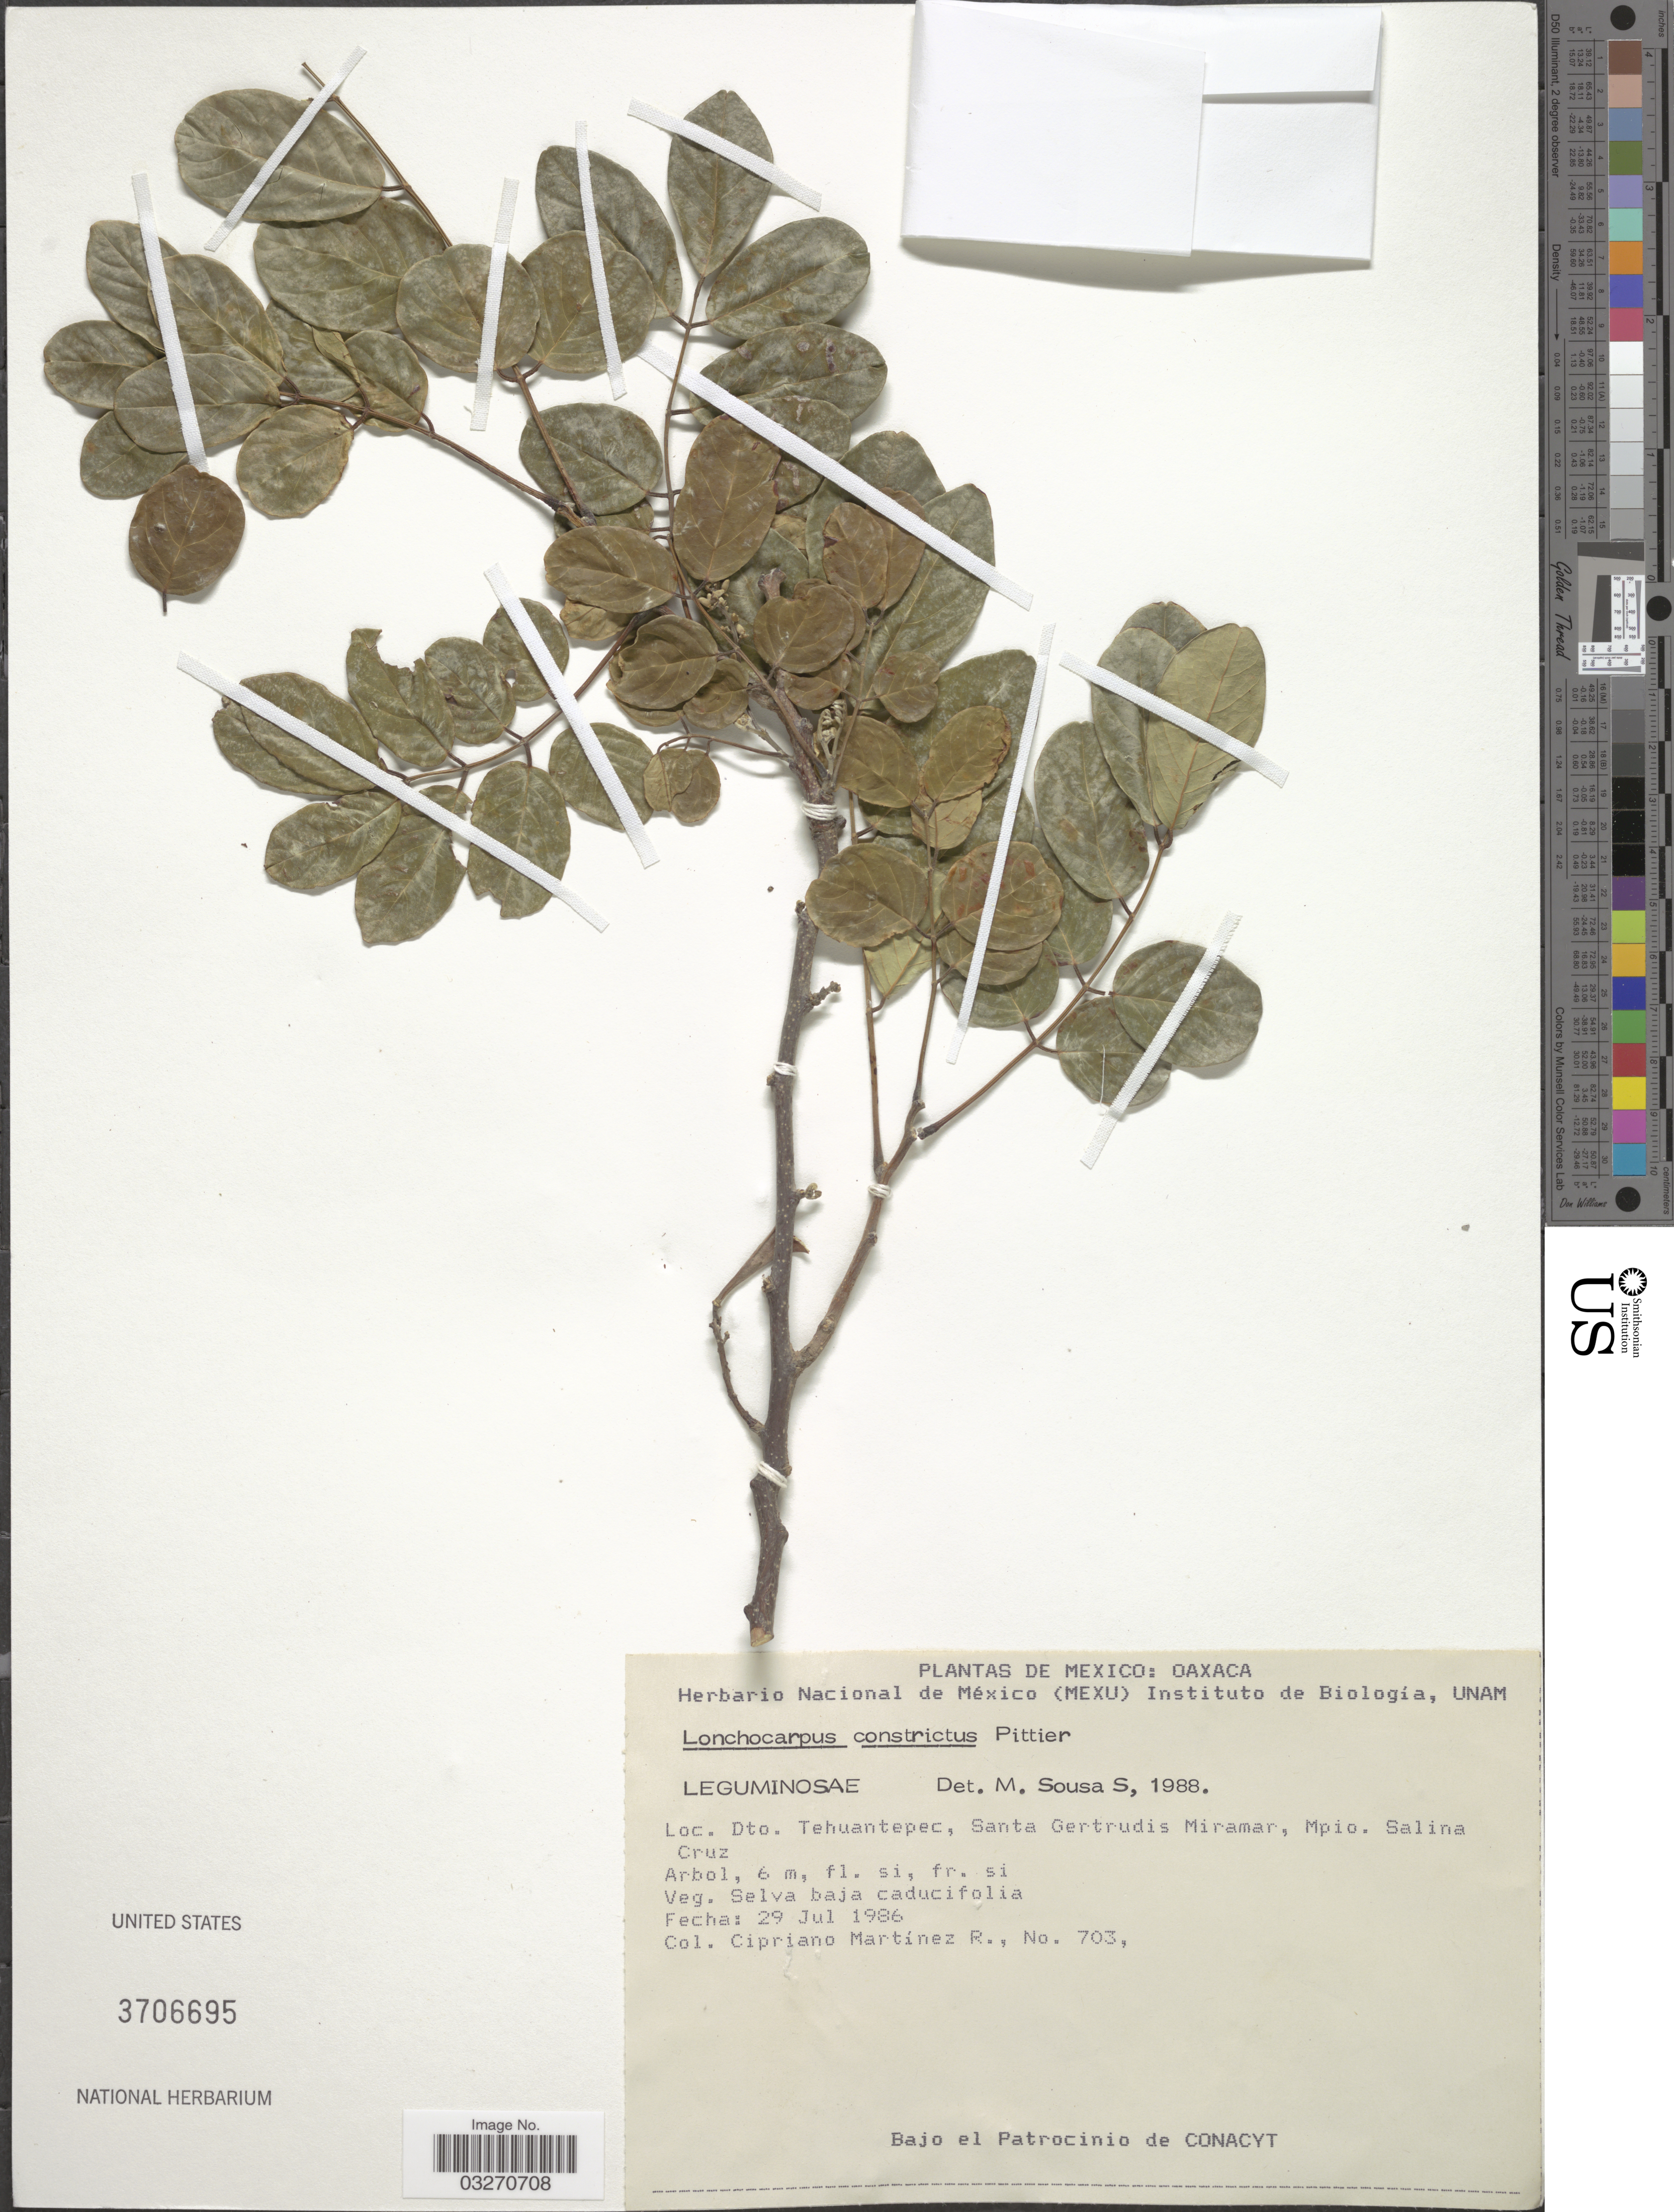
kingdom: Plantae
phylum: Tracheophyta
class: Magnoliopsida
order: Fabales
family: Fabaceae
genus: Lonchocarpus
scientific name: Lonchocarpus constrictus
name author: Pittier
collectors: C. Martínez R.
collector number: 73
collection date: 1986-07-29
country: Mexico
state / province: Oaxaca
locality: Dto. Tehuantepec, Santa Gertrudis Miramar, Mpio. Salina Cruz.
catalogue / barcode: US 3706695